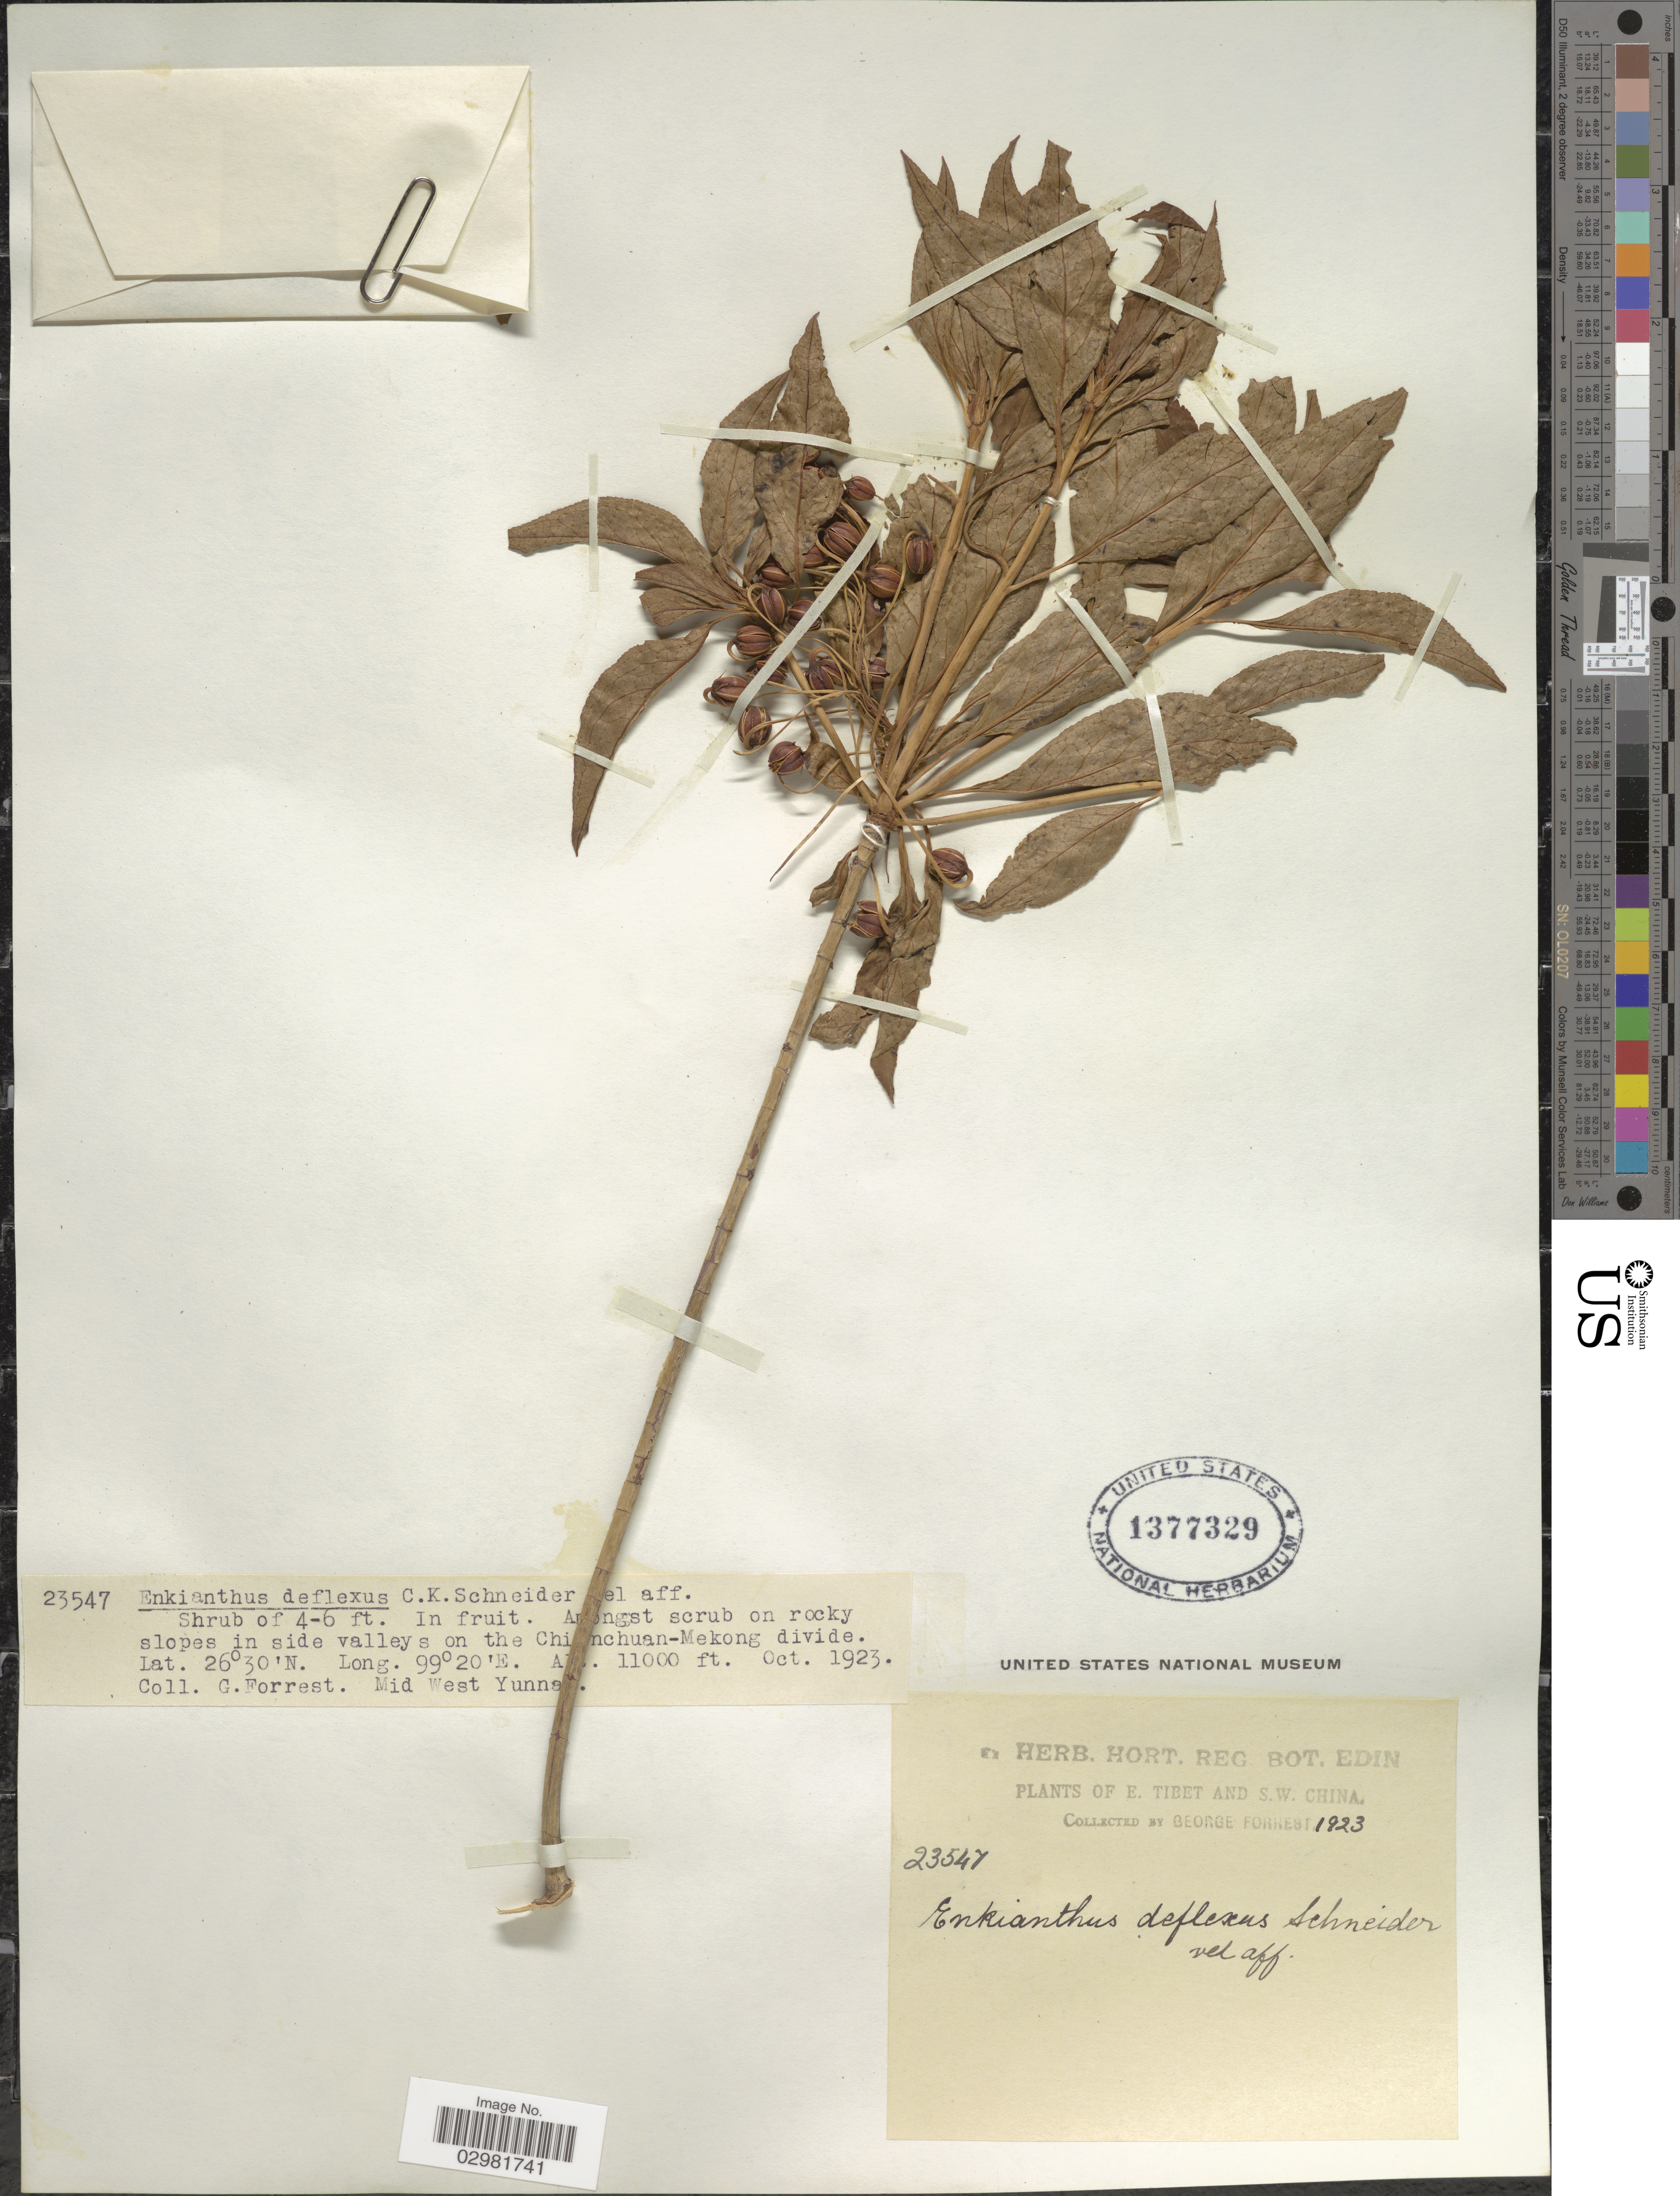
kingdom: Plantae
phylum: Tracheophyta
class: Magnoliopsida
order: Ericales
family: Ericaceae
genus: Enkianthus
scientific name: Enkianthus deflexus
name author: (Griff.) C.K. Schneid.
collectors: G. Forrest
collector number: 23547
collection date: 1923-10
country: China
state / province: Yunnan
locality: S.W.China. Amongst scrub on rocky slopes in side valleys on the Chi [illegible text]mchuan-Mekong divide. Mid West Yunnan.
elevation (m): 3353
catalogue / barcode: US 1377329